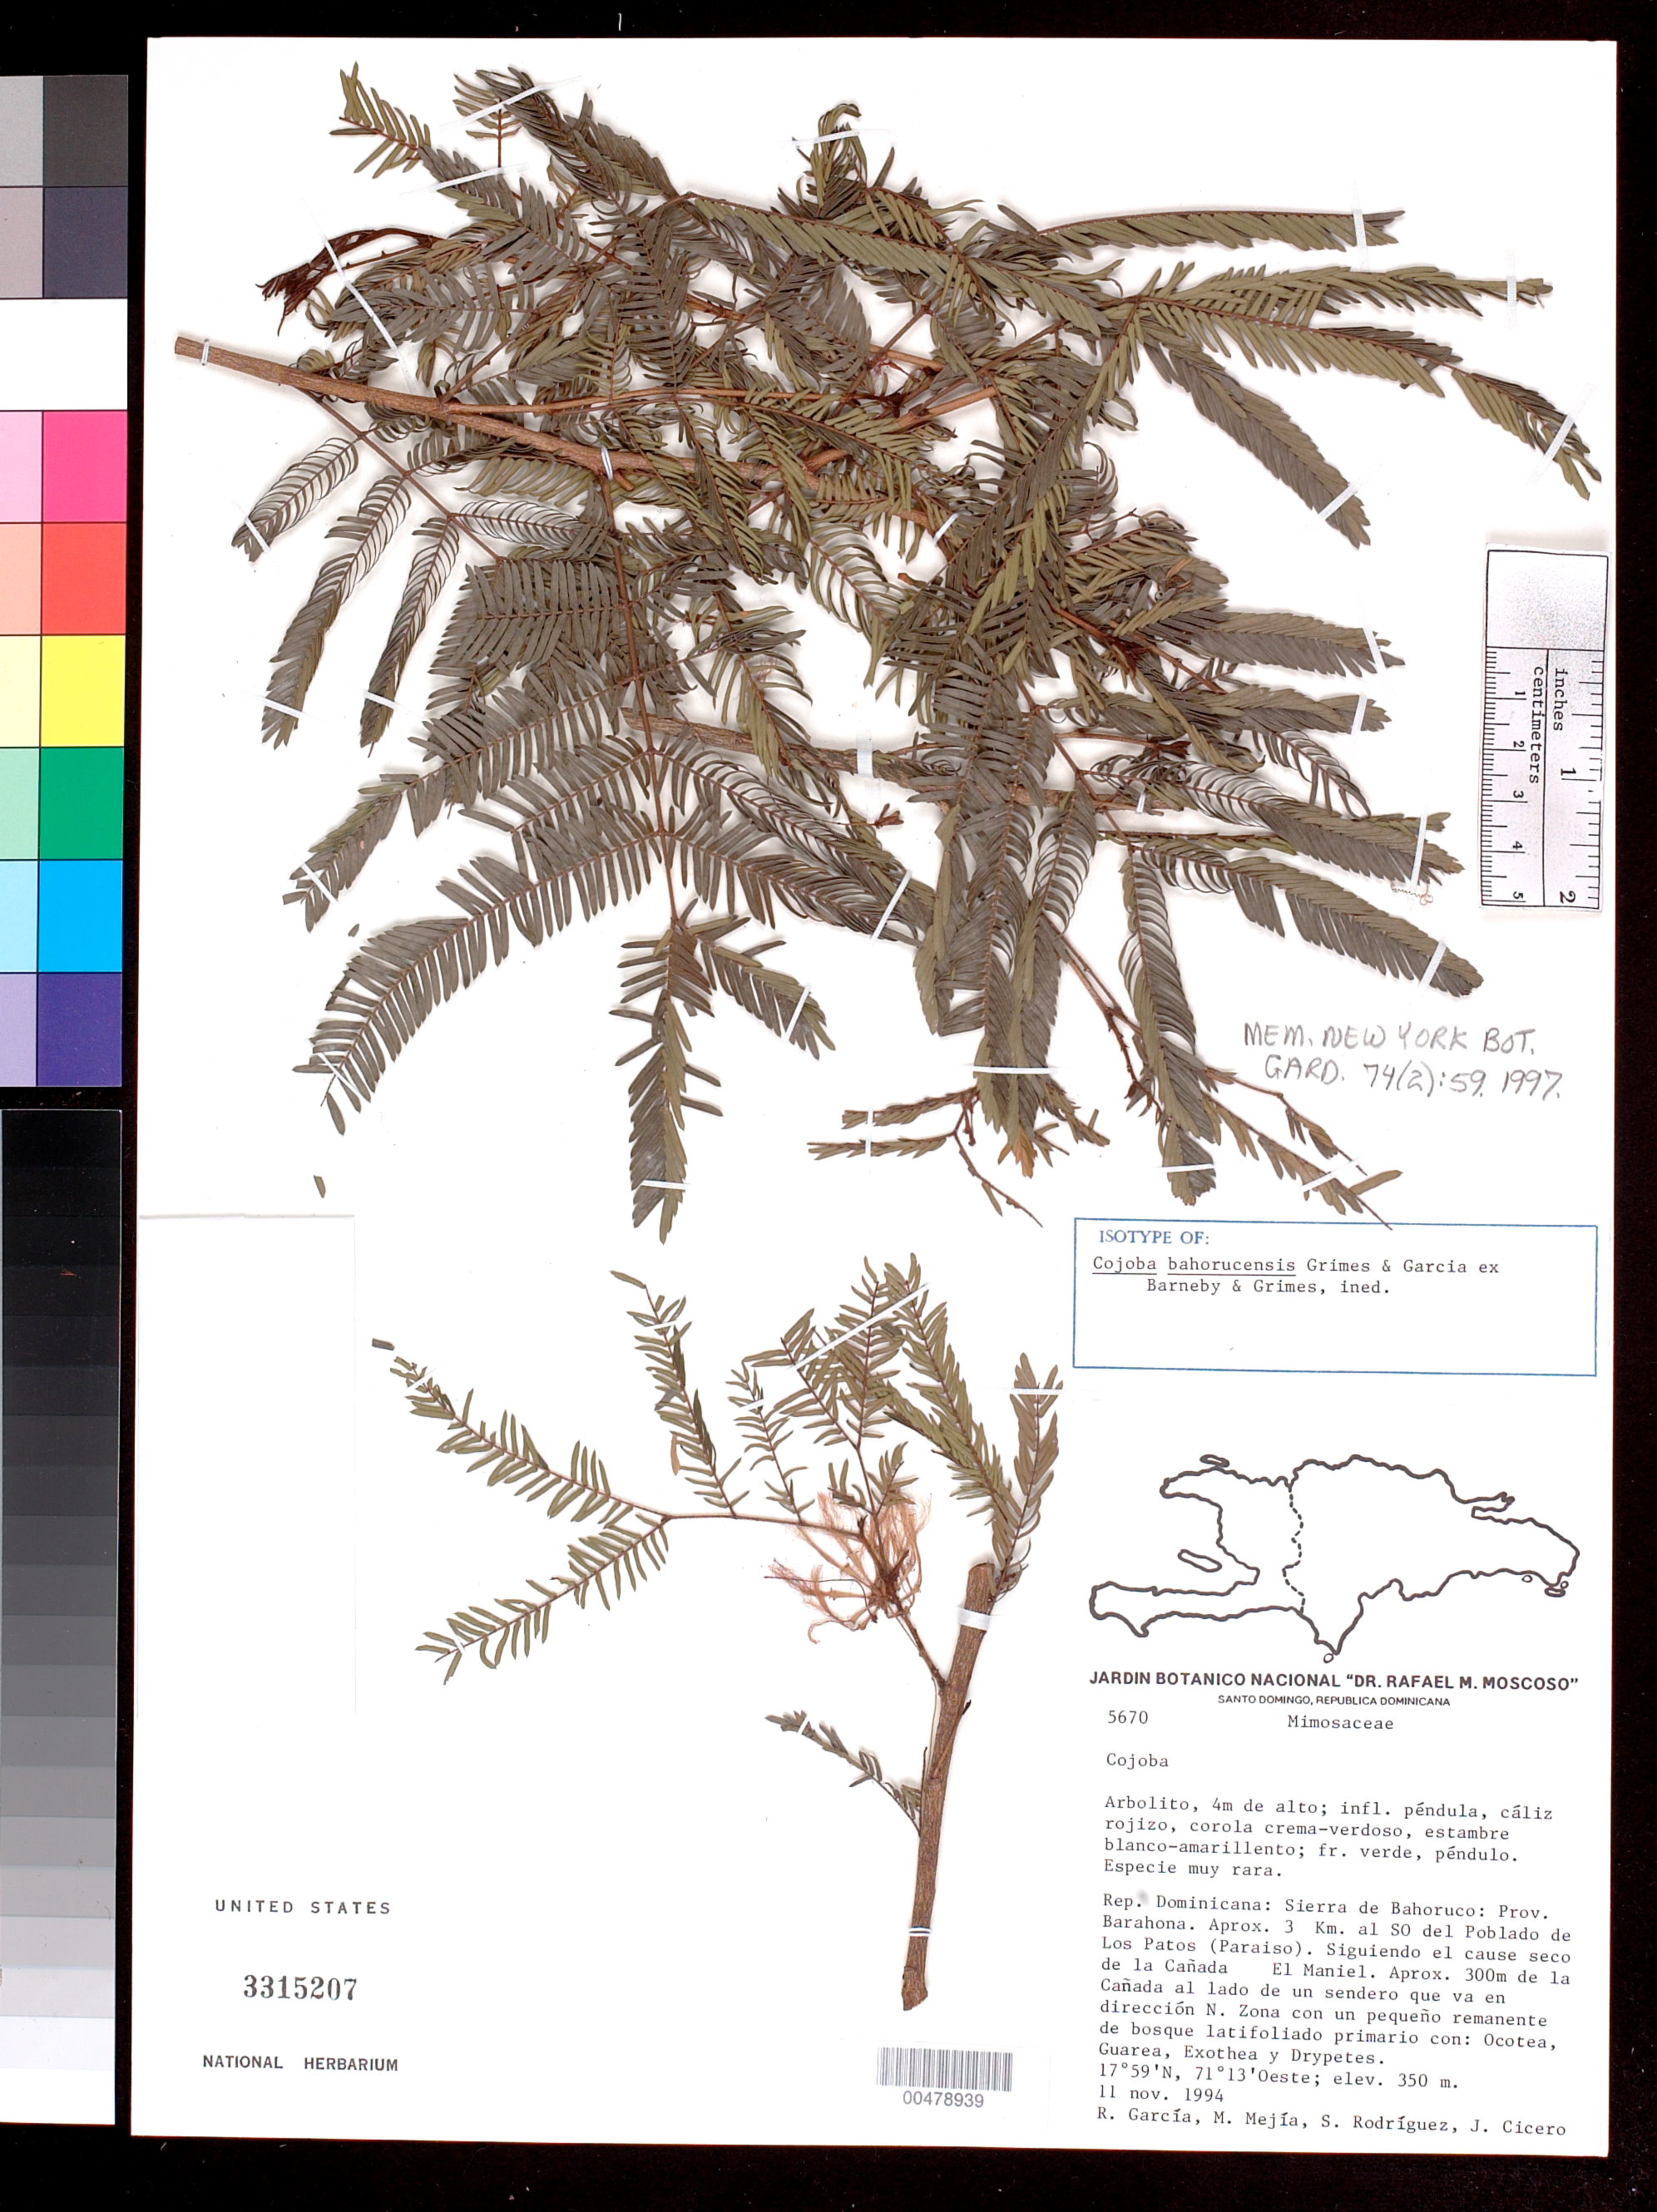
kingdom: Plantae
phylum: Tracheophyta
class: Magnoliopsida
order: Fabales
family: Fabaceae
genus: Cojoba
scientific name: Cojoba bahorucensis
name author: J.W. Grimes & Garcia ex Barneby & J.W. Grimes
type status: Isotype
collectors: R. Garcia, M. Mejia, S. Rodriguez & J. Cicero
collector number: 5670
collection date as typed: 11 Nov 1994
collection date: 1994-11-11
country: Dominican Republic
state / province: Barahona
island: Hispaniola Island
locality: Sierra de Bahoruco, ca. 3 km al SO del Poblado de Los Patos (paraiso), siguiendo de Cause seco de La Canada, El Maniel.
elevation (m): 300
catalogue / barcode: US 3315207